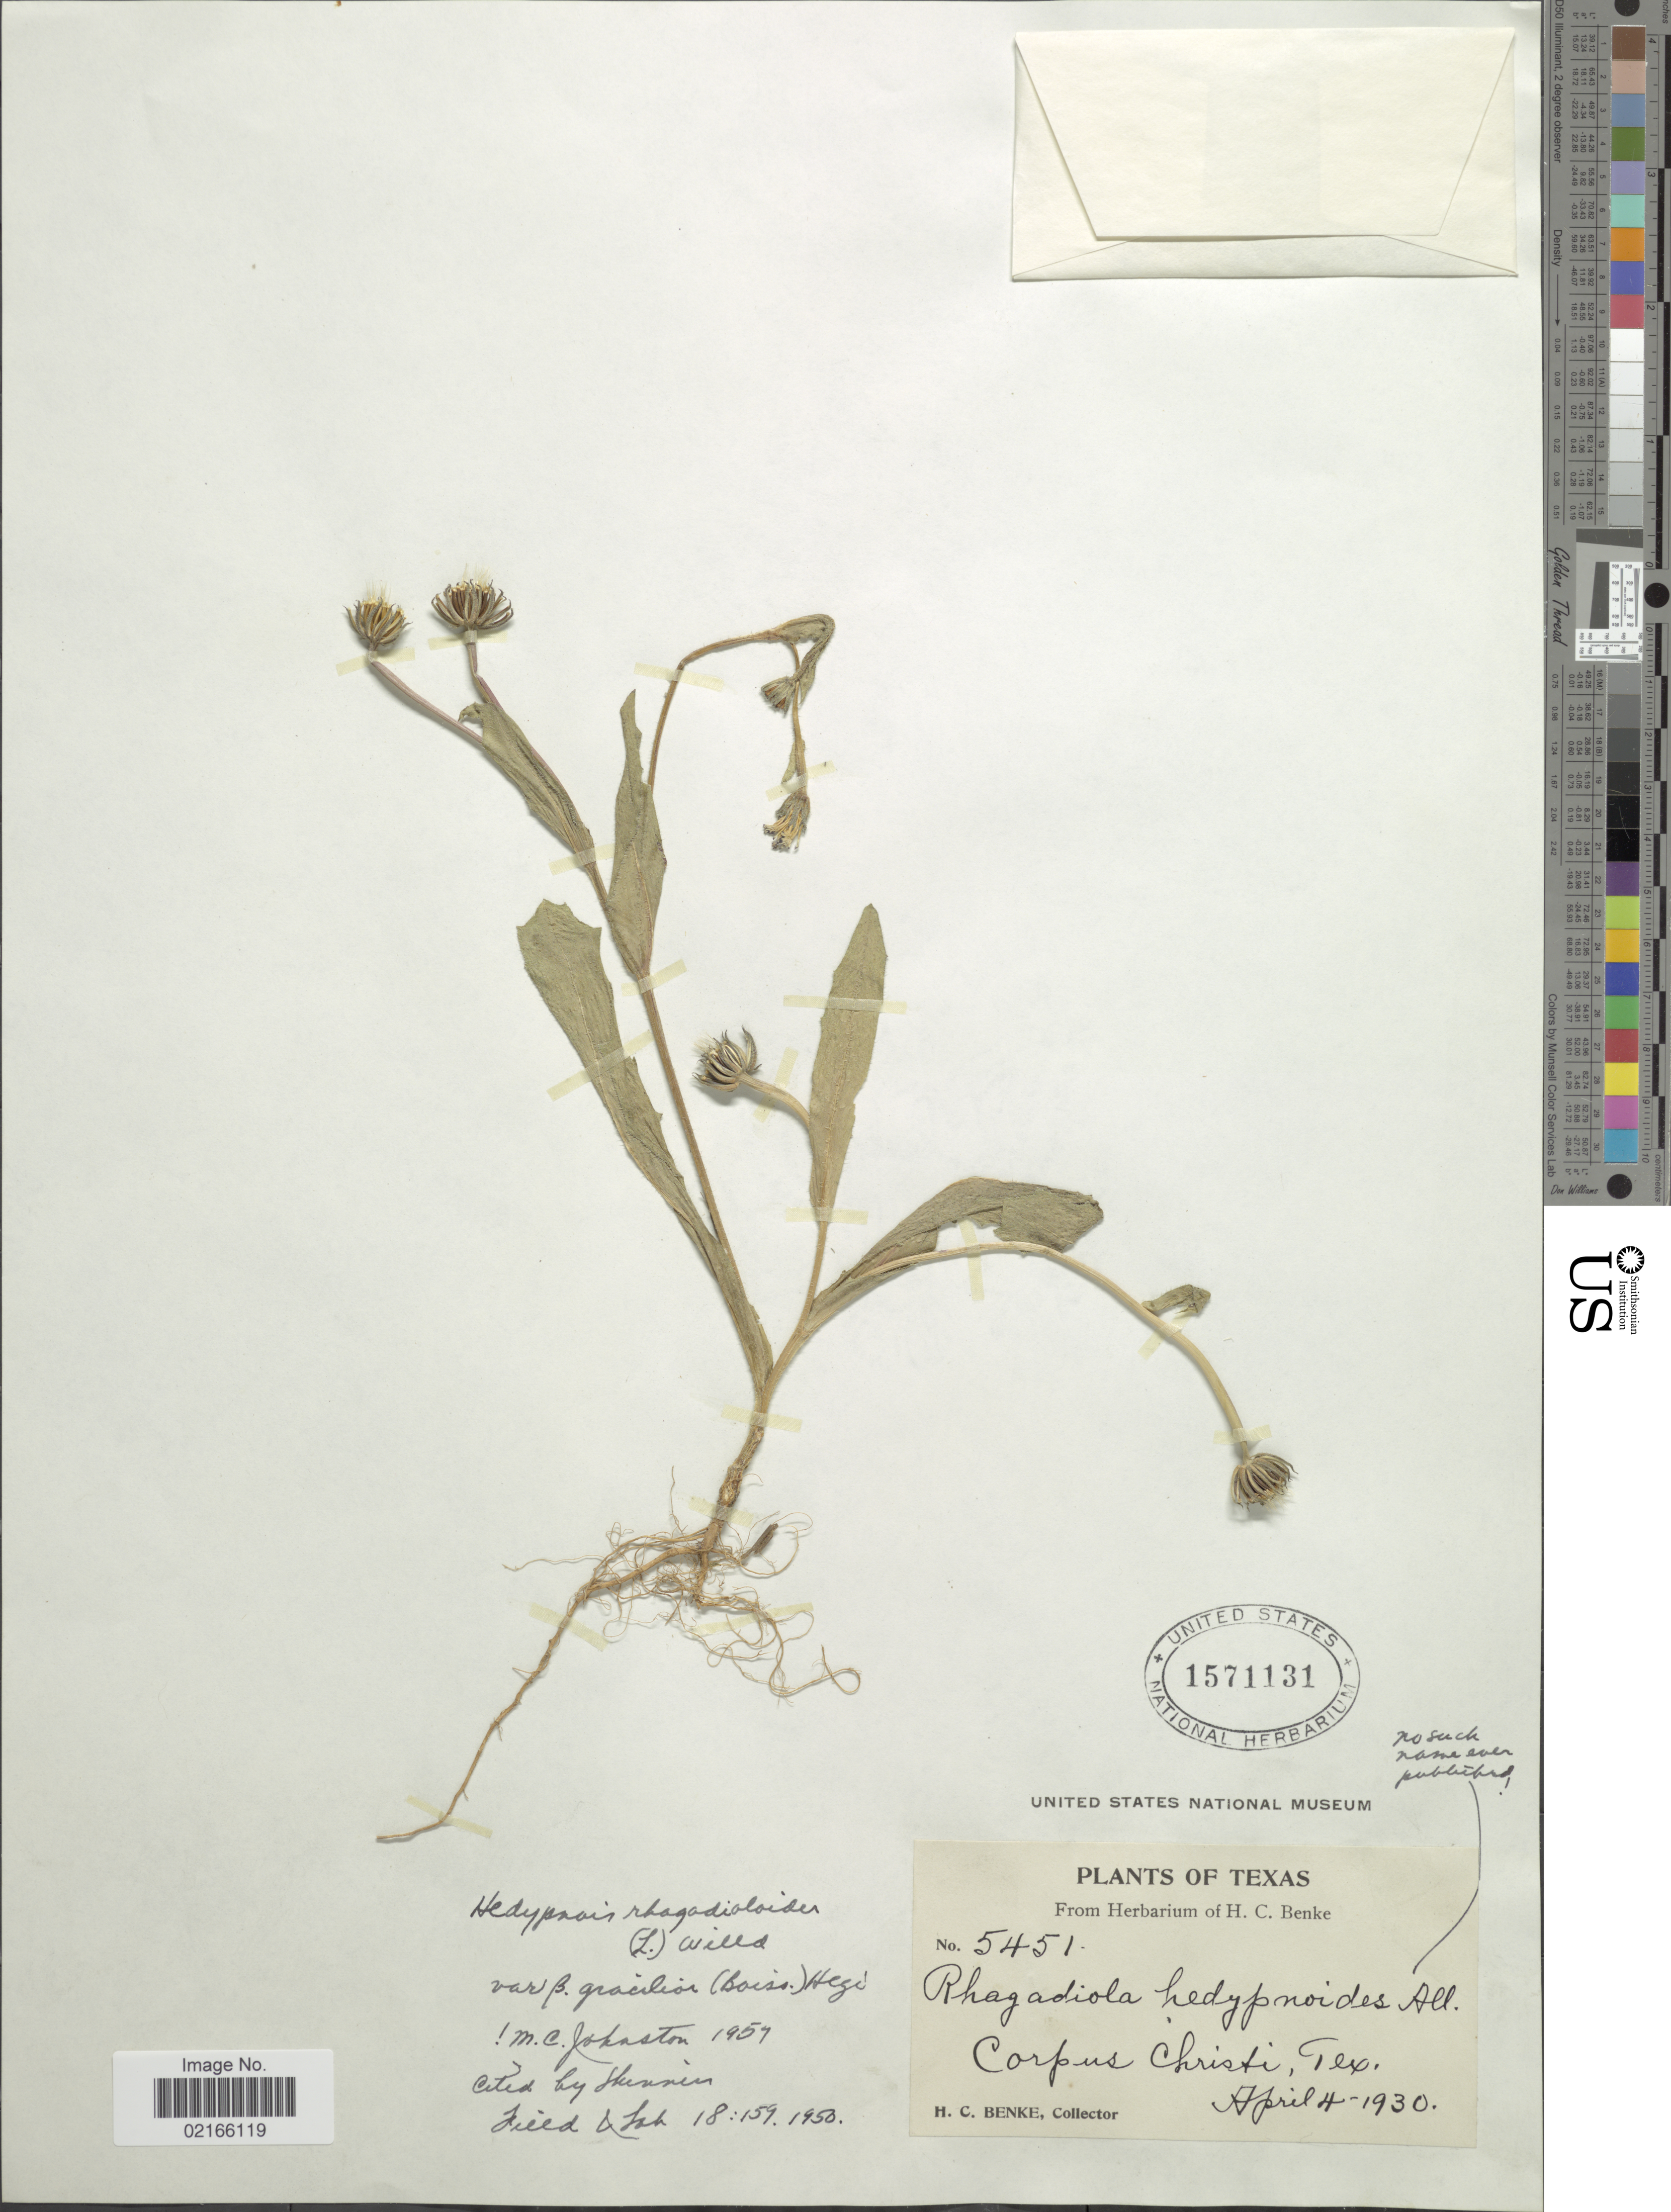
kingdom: Plantae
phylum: Tracheophyta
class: Magnoliopsida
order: Asterales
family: Asteraceae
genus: Rhagadiolus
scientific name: Rhagadiolus sp.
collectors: H. Benke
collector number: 5451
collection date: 1930-05-04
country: United States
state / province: Texas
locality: Corpus Christi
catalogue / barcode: US 1571131